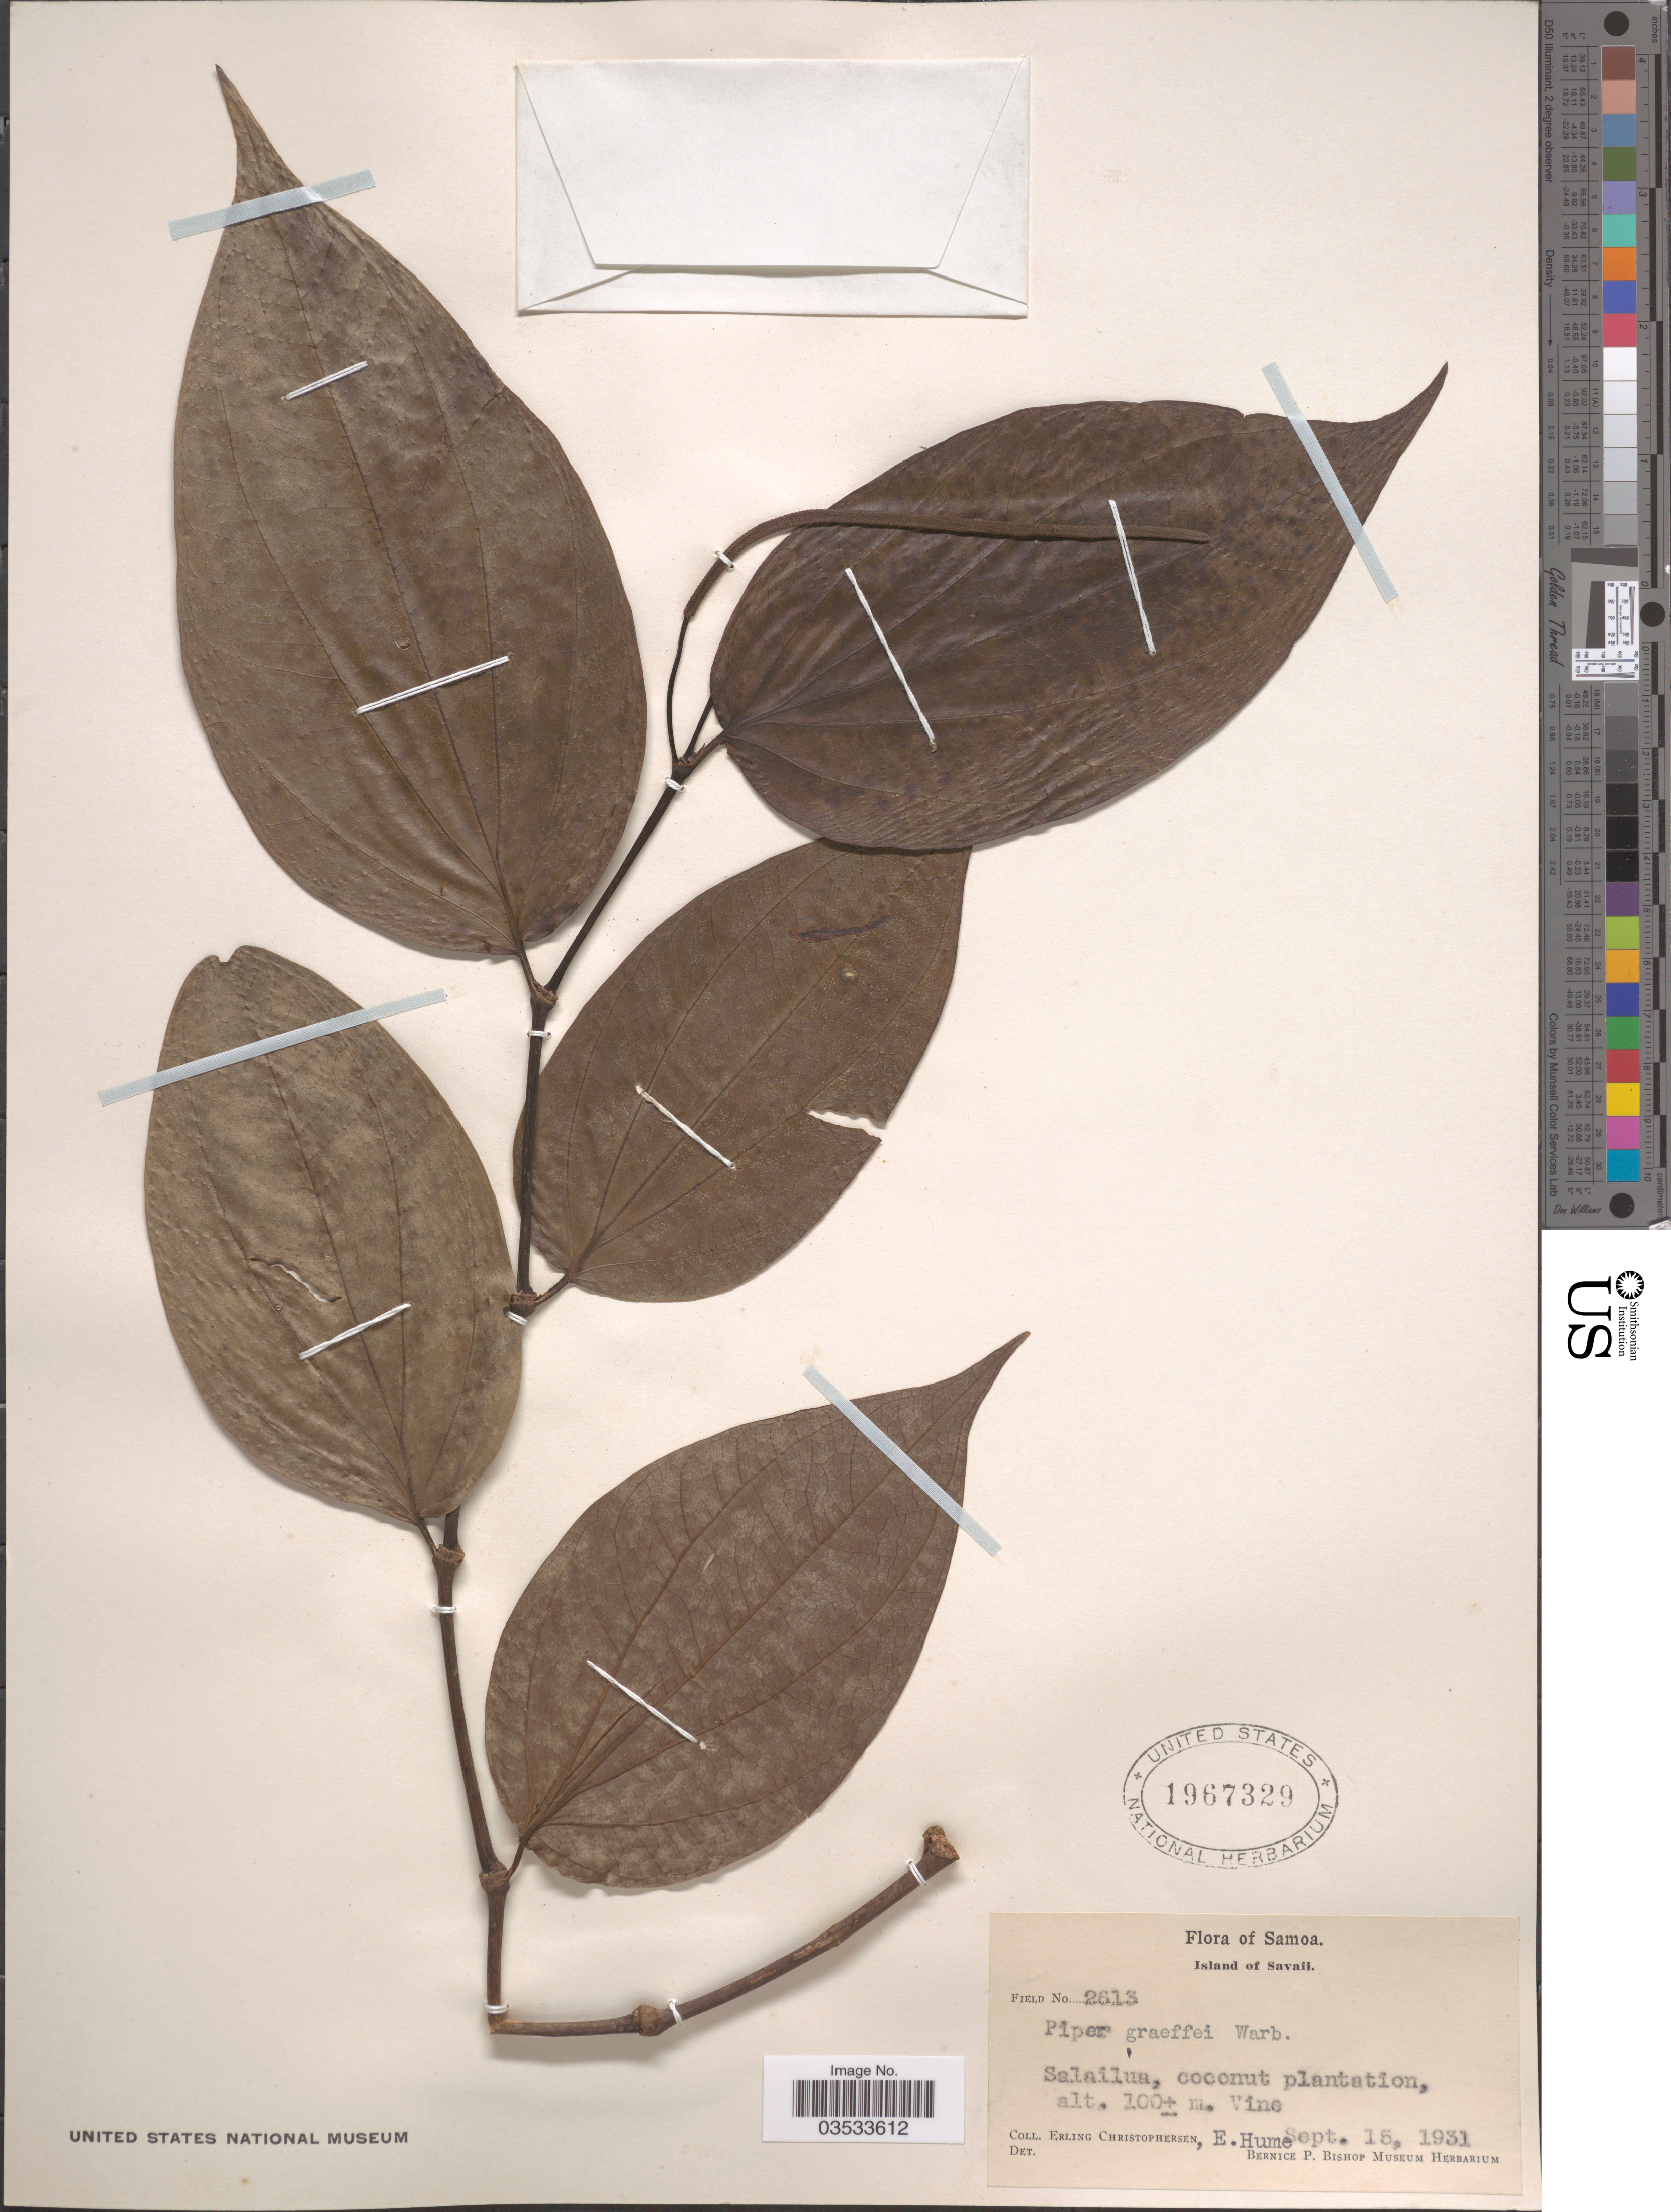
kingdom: Plantae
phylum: Tracheophyta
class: Magnoliopsida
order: Piperales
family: Piperaceae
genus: Piper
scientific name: Piper graeffei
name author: Warb.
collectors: E. Christophersen & E. Hume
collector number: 2613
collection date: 1931-09-15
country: Samoa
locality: Samoa. Island of Savaii. Salailua, coconut plantation.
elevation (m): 100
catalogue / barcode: US 1967329